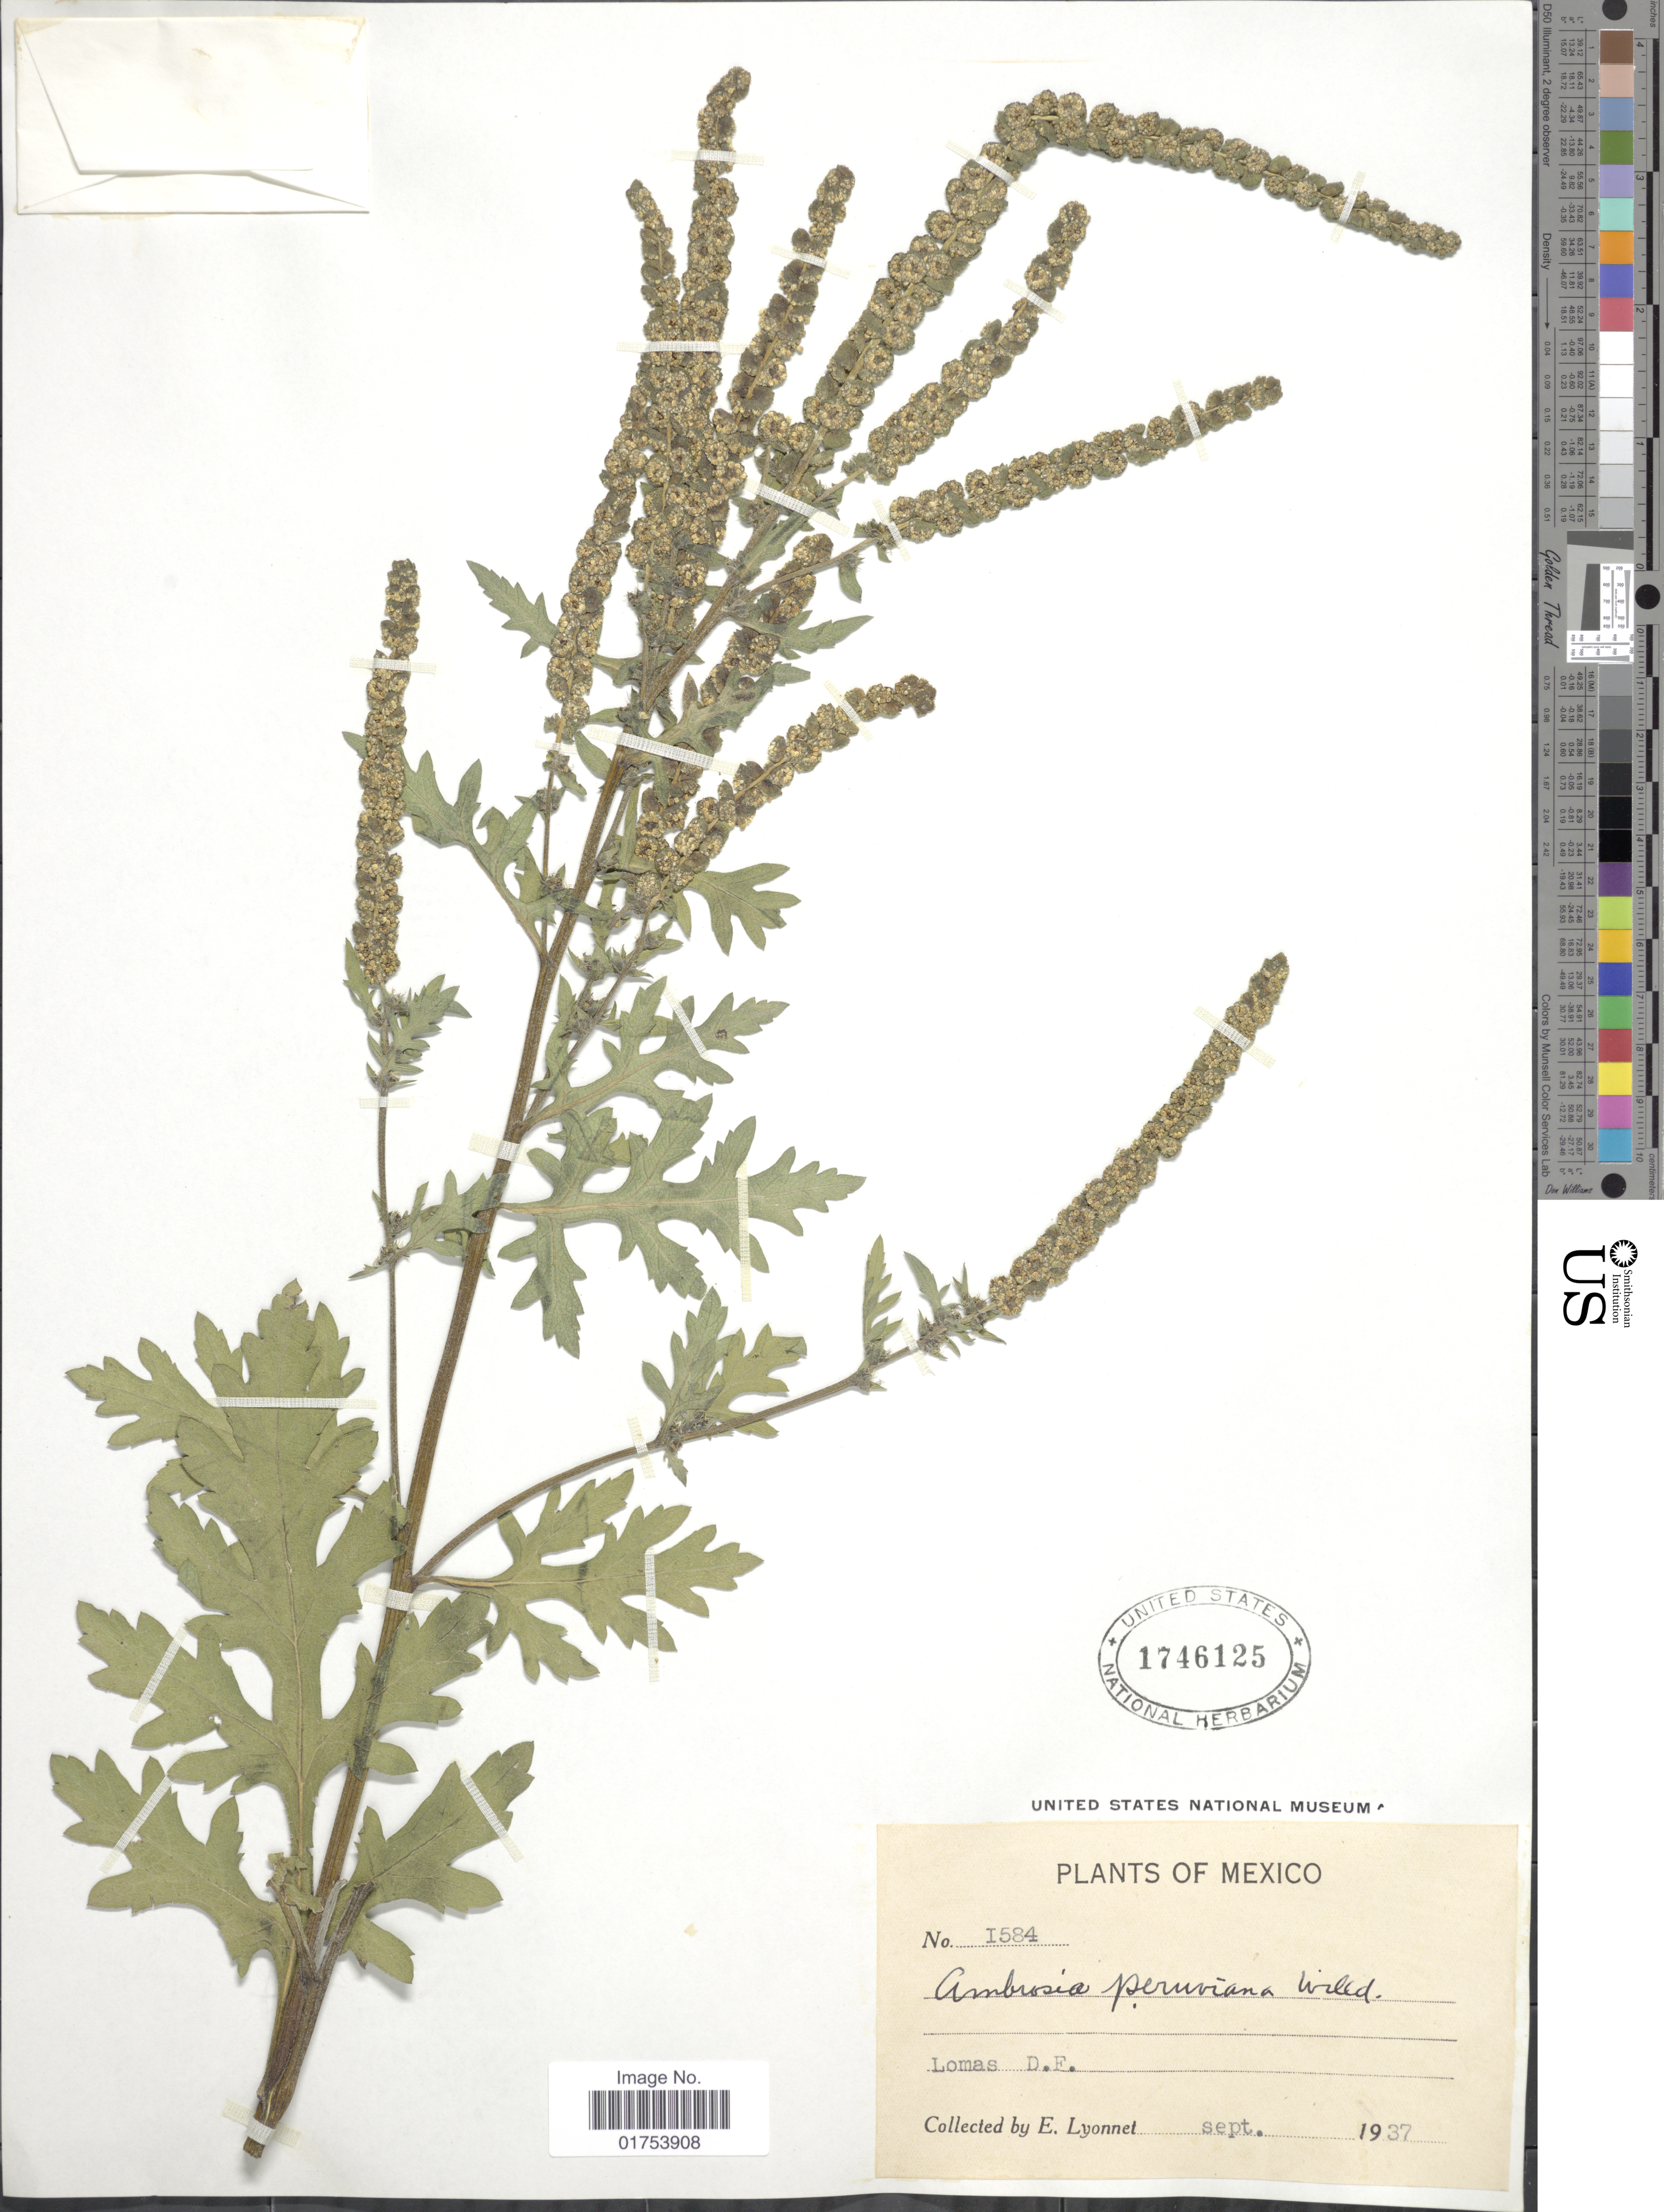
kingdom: Plantae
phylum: Tracheophyta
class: Magnoliopsida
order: Asterales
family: Asteraceae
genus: Ambrosia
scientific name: Ambrosia peruviana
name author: Willd.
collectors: E. Lyonnet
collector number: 1584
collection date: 1937-09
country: Mexico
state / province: Distrito Federal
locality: Lomas D.F.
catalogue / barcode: US 1746125